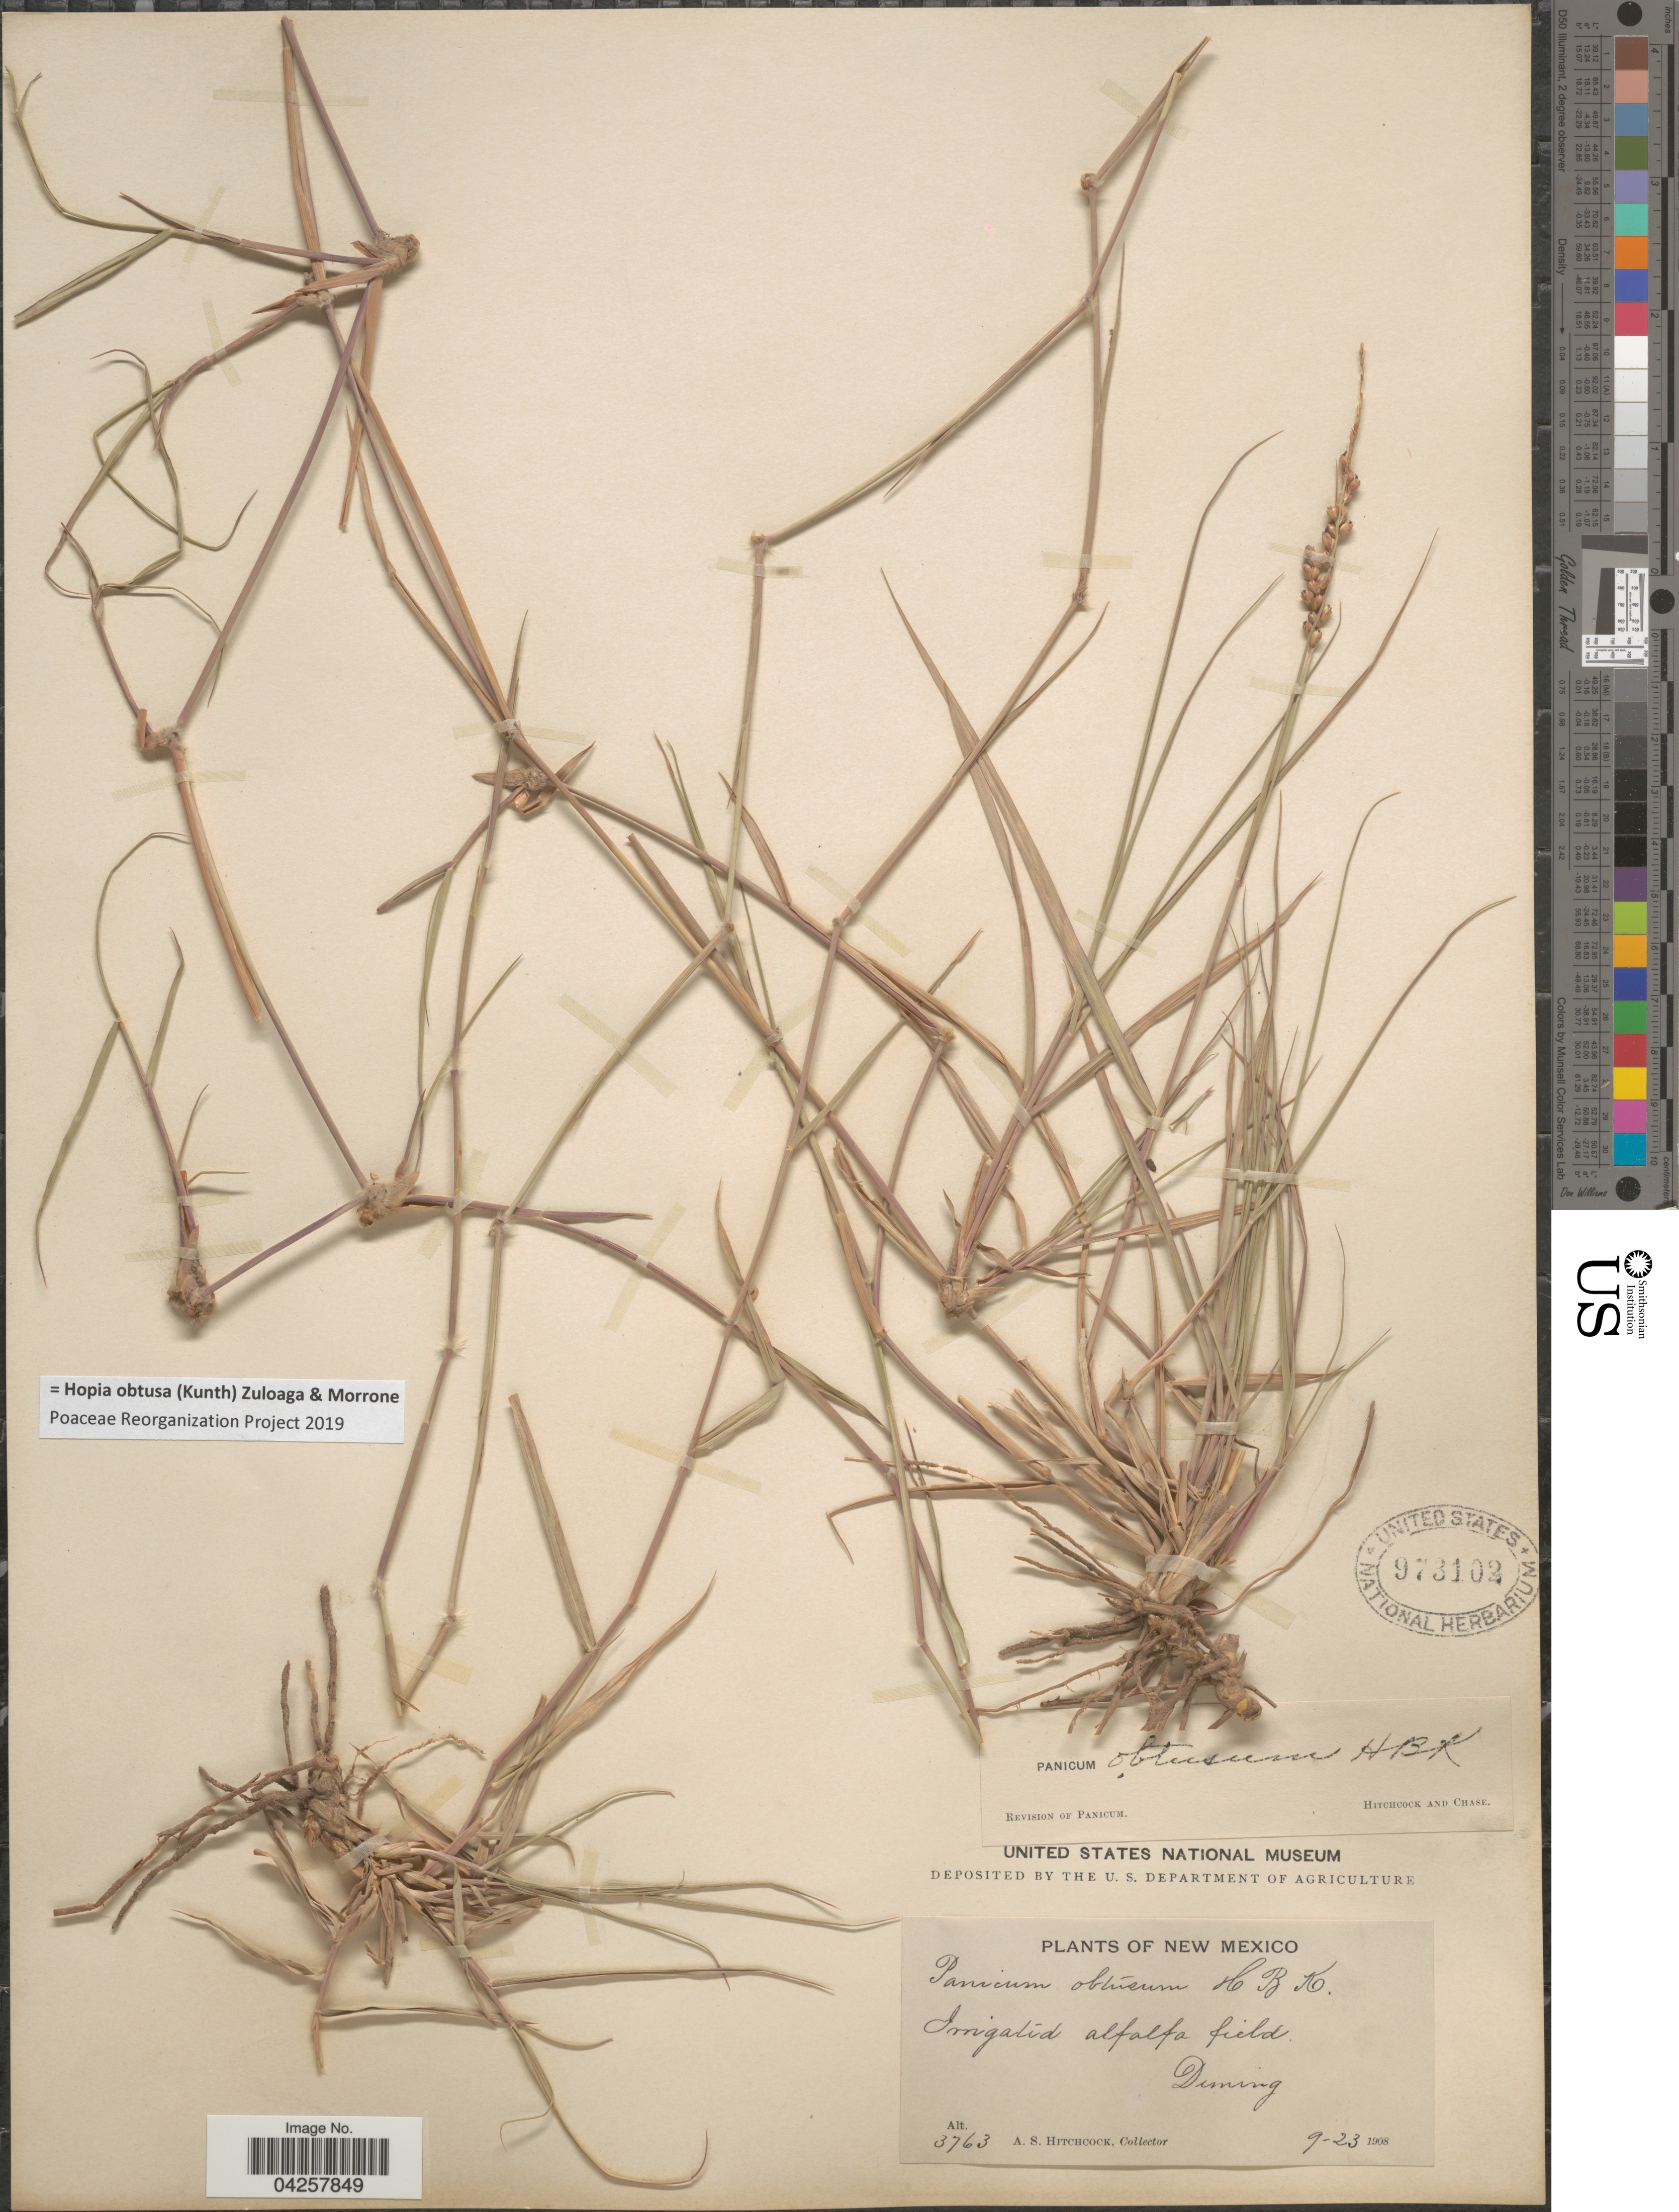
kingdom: Plantae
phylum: Tracheophyta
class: Liliopsida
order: Poales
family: Poaceae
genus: Hopia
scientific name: Hopia obtusa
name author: (Kunth) Zuloaga & Morrone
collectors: A. S. Hitchcock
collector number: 3763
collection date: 1908-09-23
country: United States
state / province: New Mexico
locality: Deming.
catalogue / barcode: US 973102